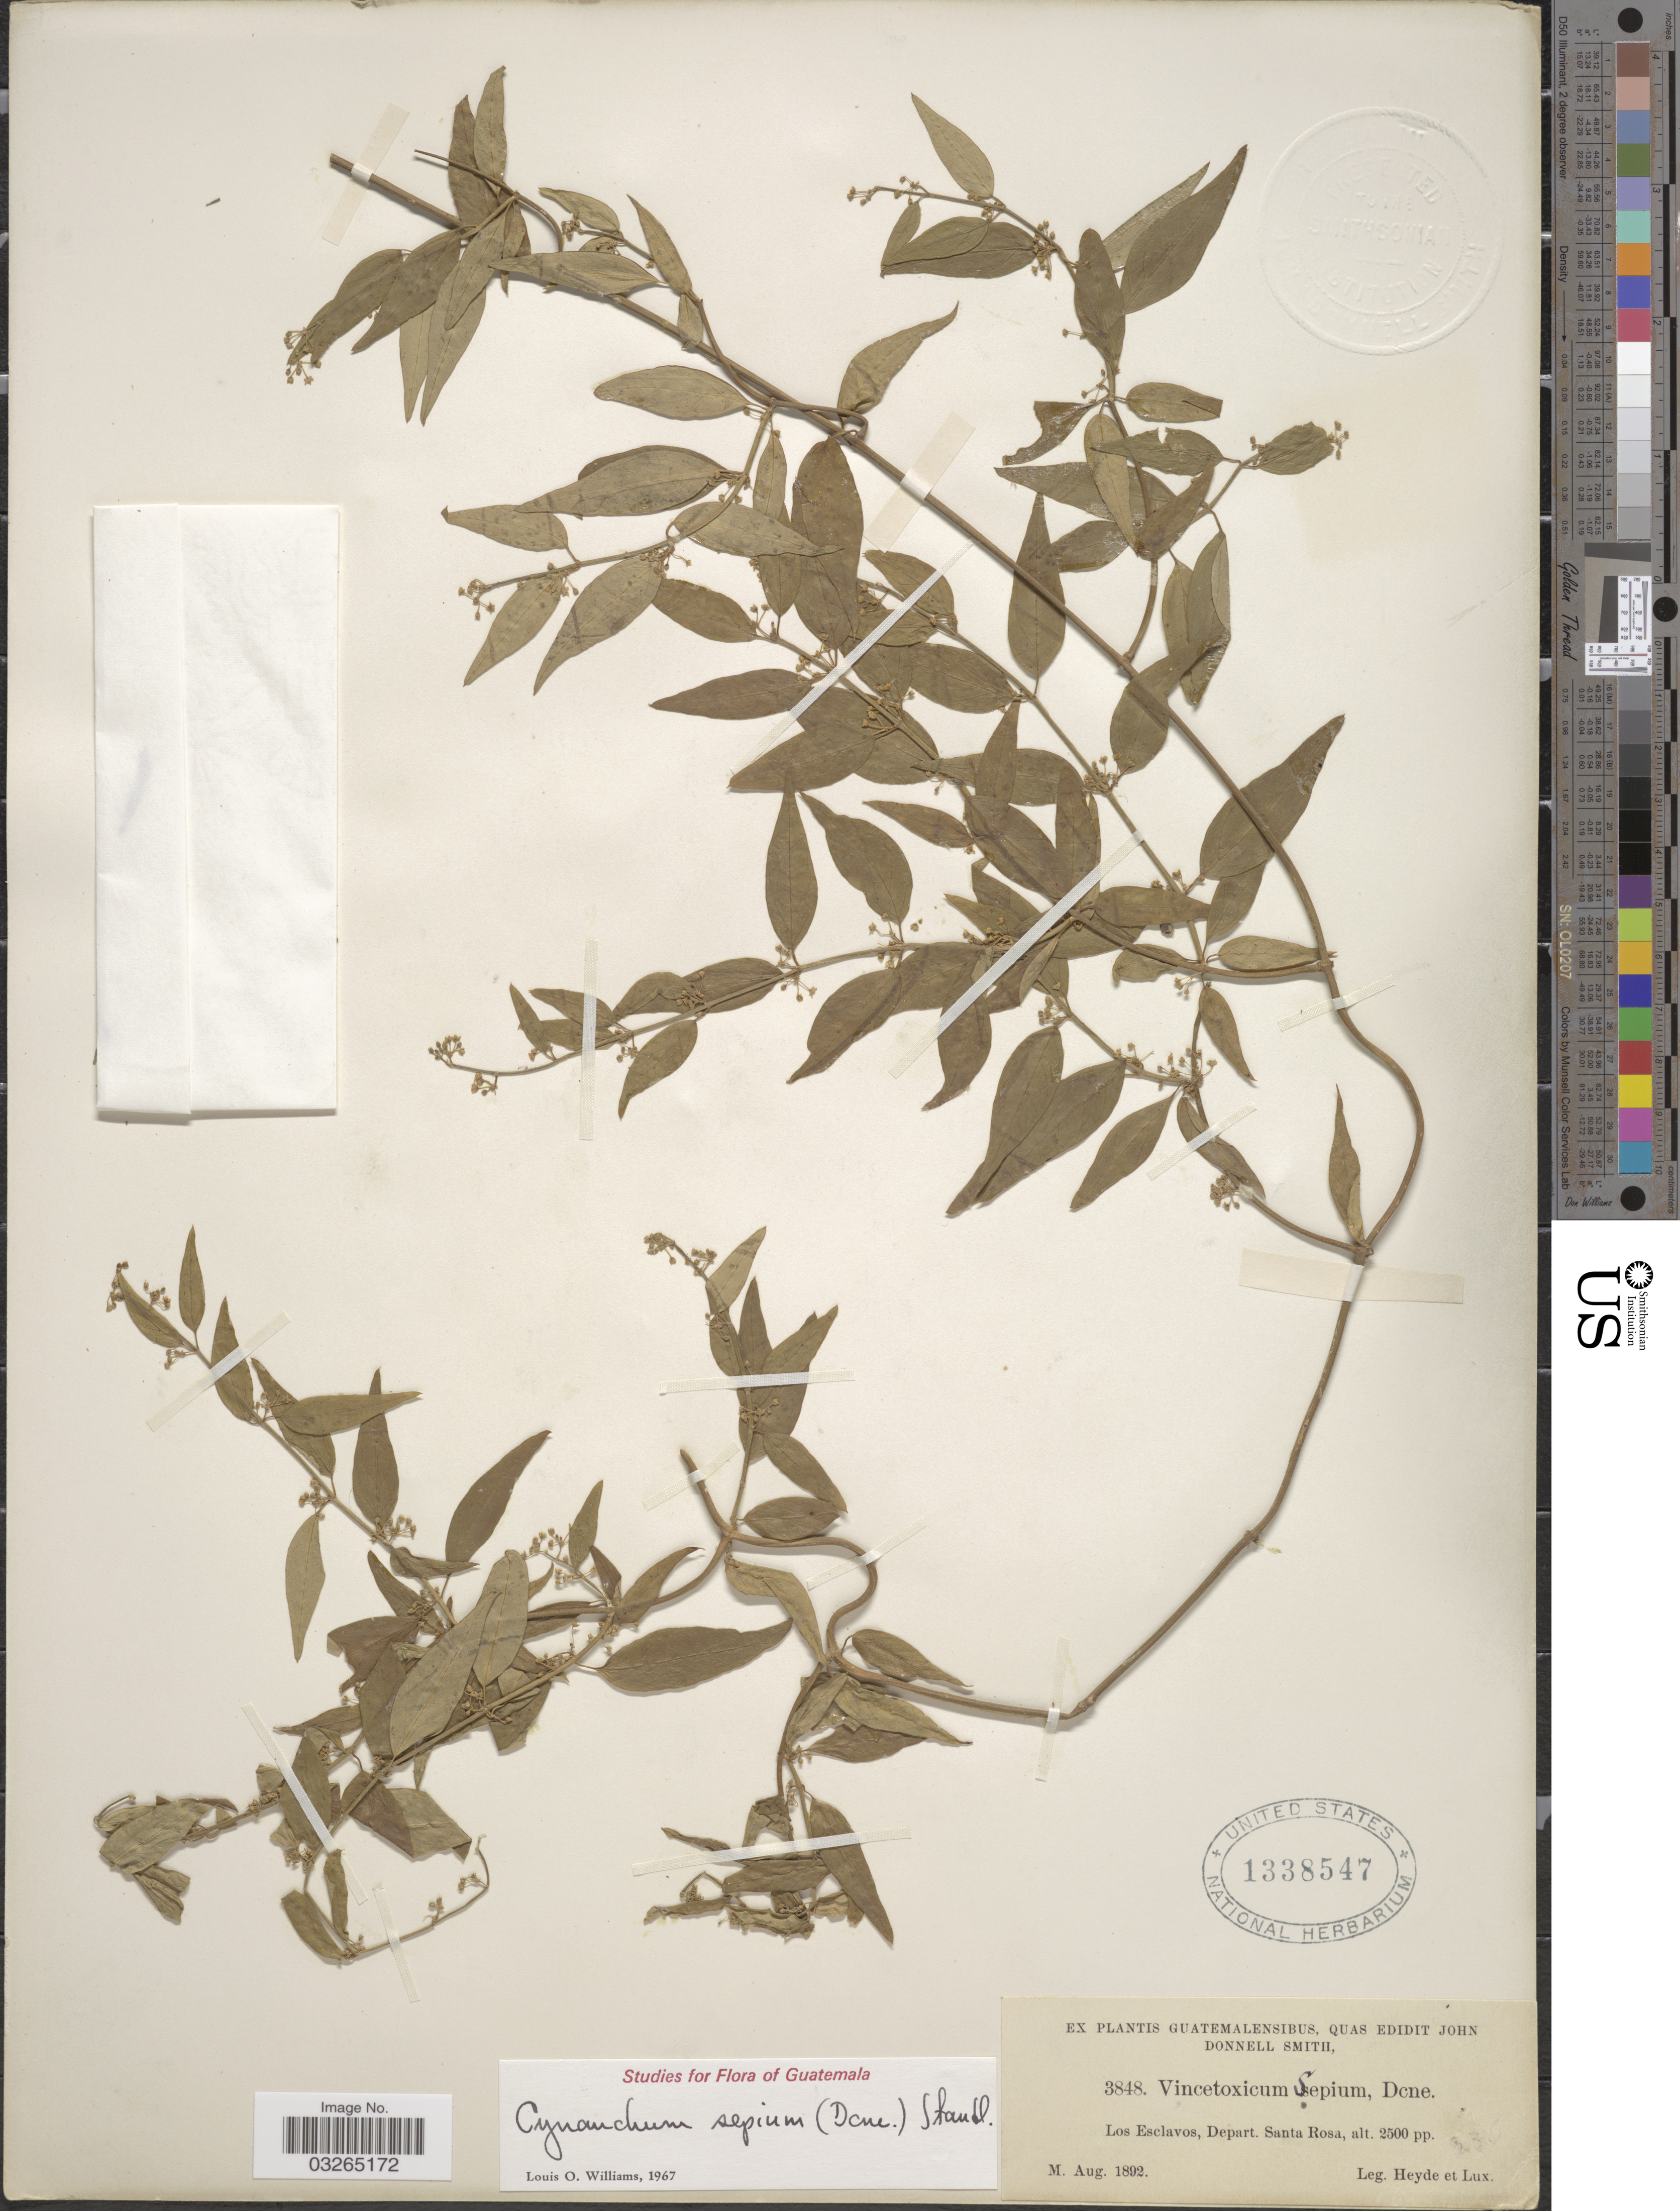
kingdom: Plantae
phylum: Tracheophyta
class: Magnoliopsida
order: Gentianales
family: Apocynaceae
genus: Vincetoxicum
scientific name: Vincetoxicum sepium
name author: Decne.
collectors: Heyde & Lux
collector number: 3848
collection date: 1892-08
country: Guatemala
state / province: Santa Rosa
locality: Los Esclavos, Depart. Santa Rosa.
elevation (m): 762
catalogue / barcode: US 1338547